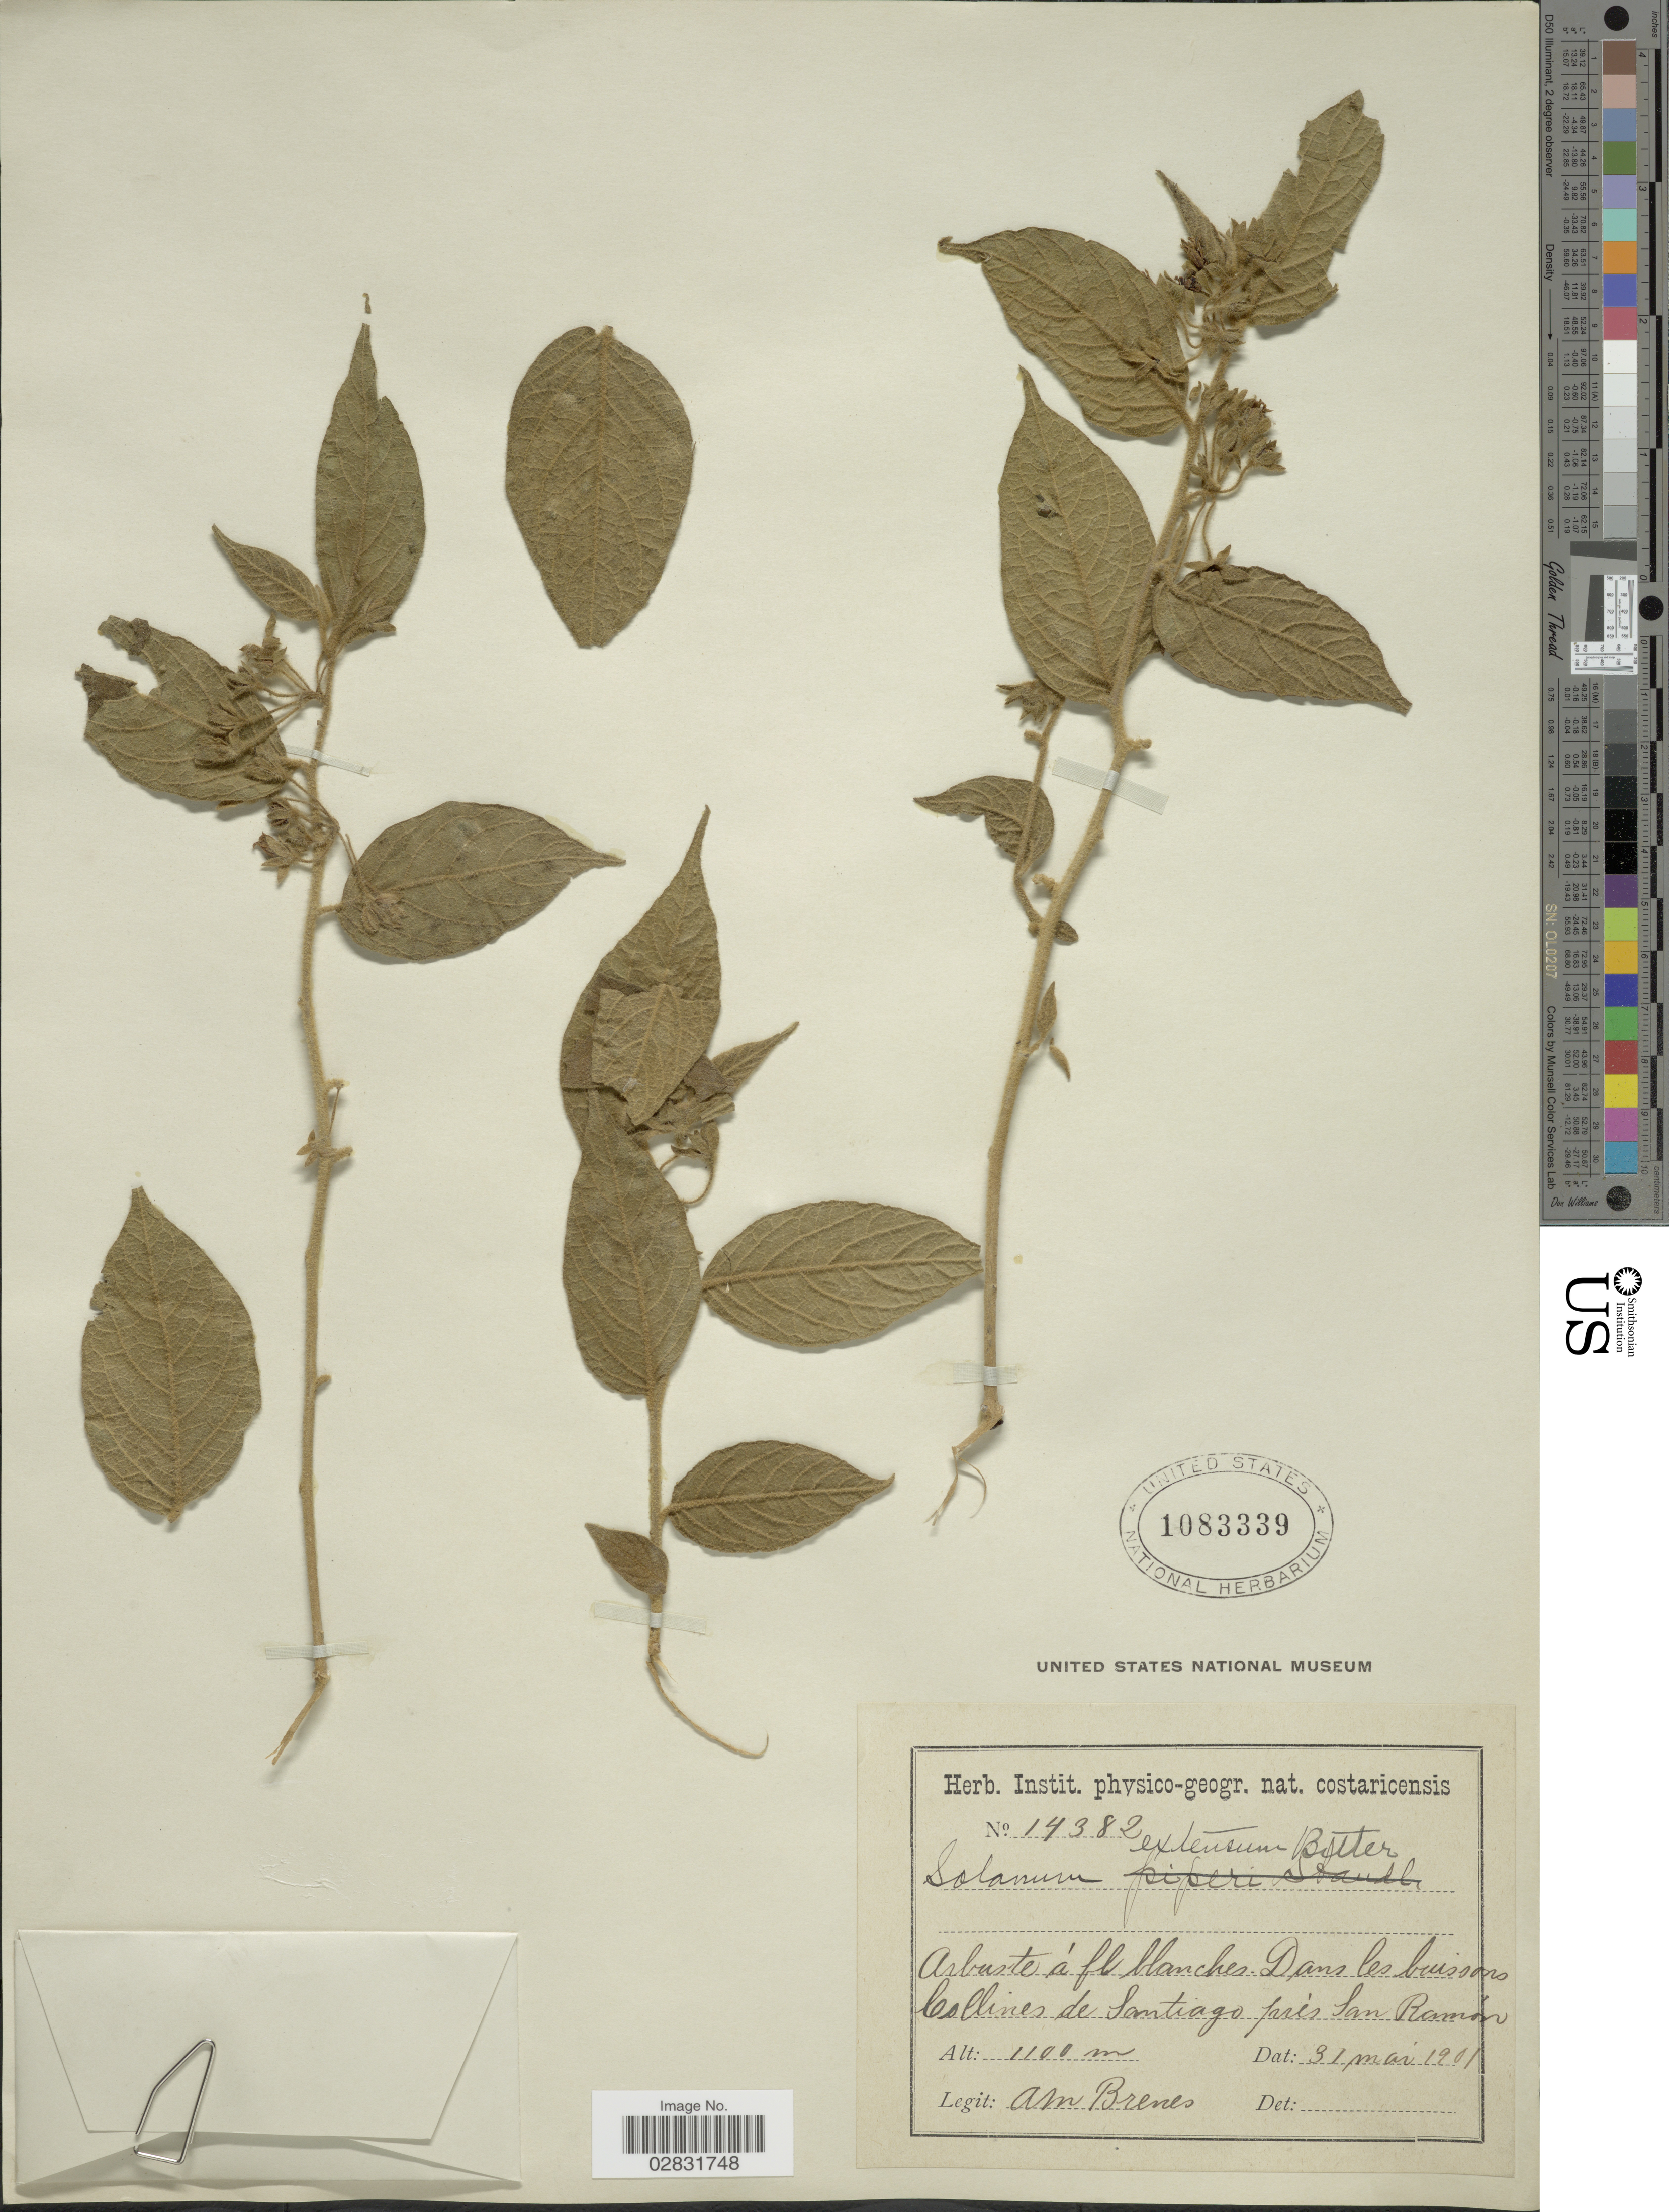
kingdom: Plantae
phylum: Tracheophyta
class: Magnoliopsida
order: Solanales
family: Solanaceae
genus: Solanum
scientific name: Solanum extensum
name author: Bitter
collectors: A. Brenes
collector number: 14382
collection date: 1901-05-31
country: Costa Rica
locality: Dans les buissons. Collines de Santiago près San Ramón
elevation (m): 1100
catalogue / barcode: US 1083339